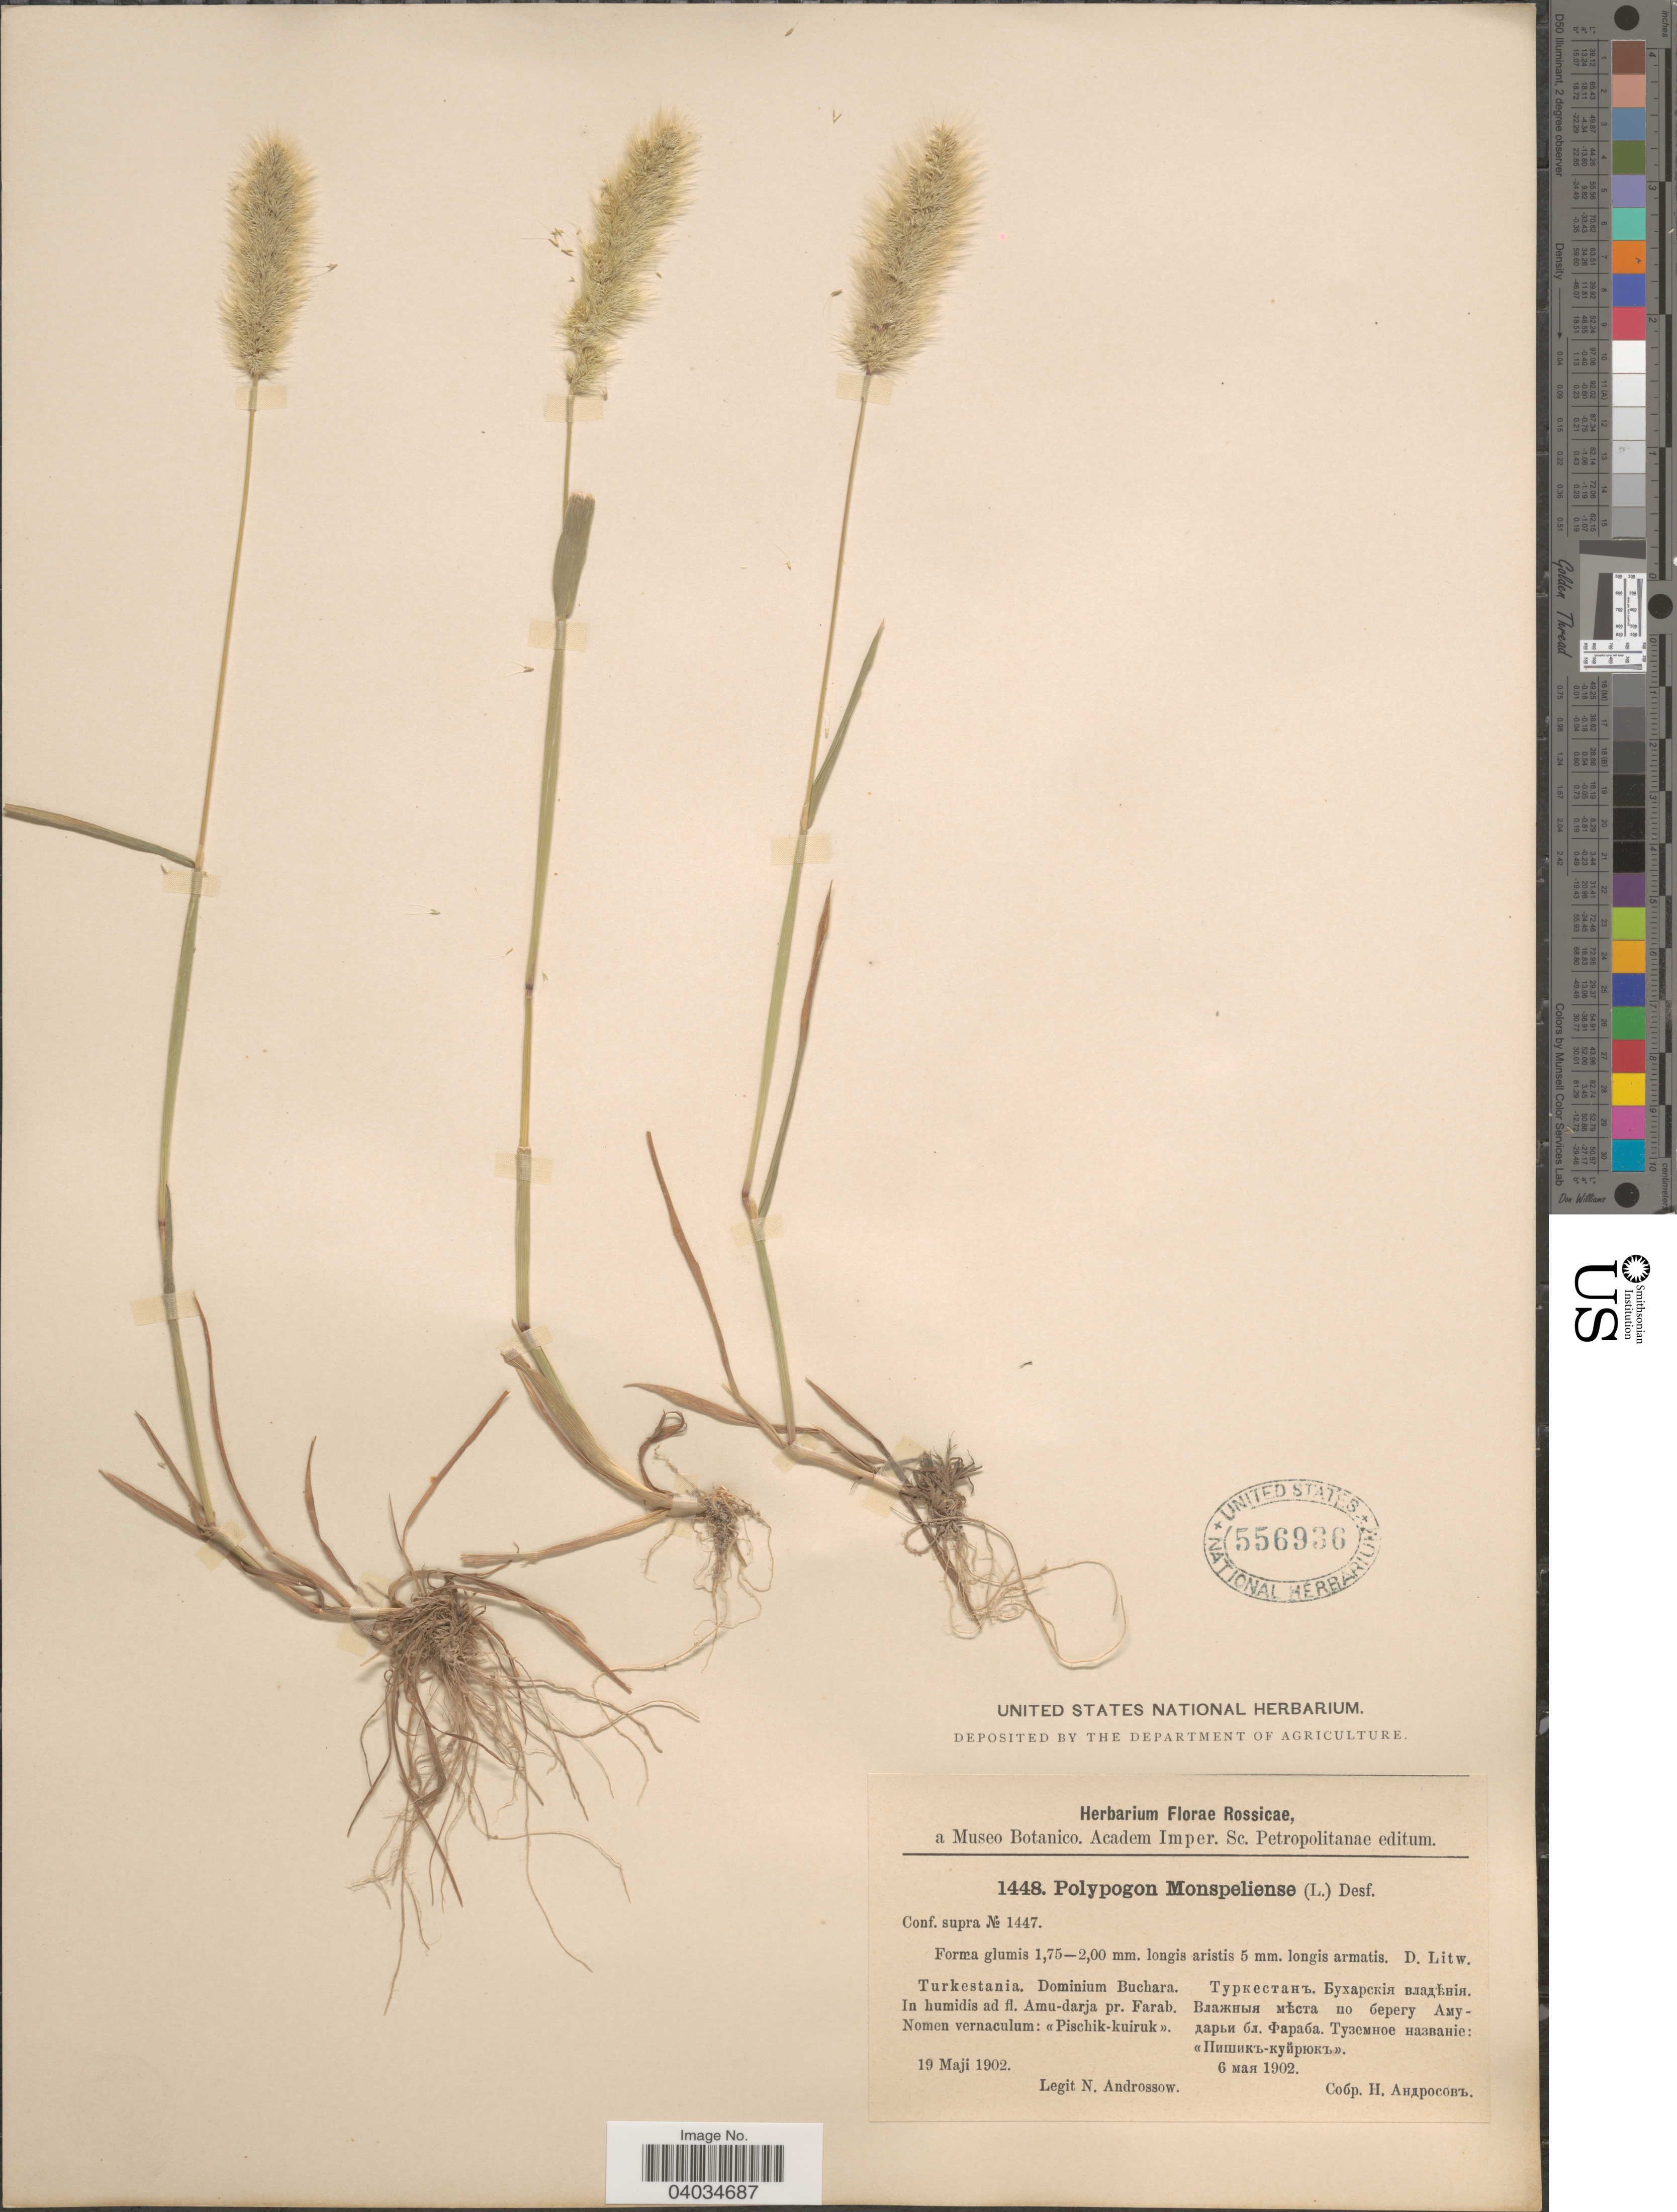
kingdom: Plantae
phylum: Tracheophyta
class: Liliopsida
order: Poales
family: Poaceae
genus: Polypogon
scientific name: Polypogon monspeliensis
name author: (L.) Desf.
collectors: N. Androssov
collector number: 1448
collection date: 1902-05-19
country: Uzbekistan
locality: Rossicae. Turkestania. Dominium Buchara. In humidis ad fl. Amu-darja pr. Farab.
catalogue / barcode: US 556936